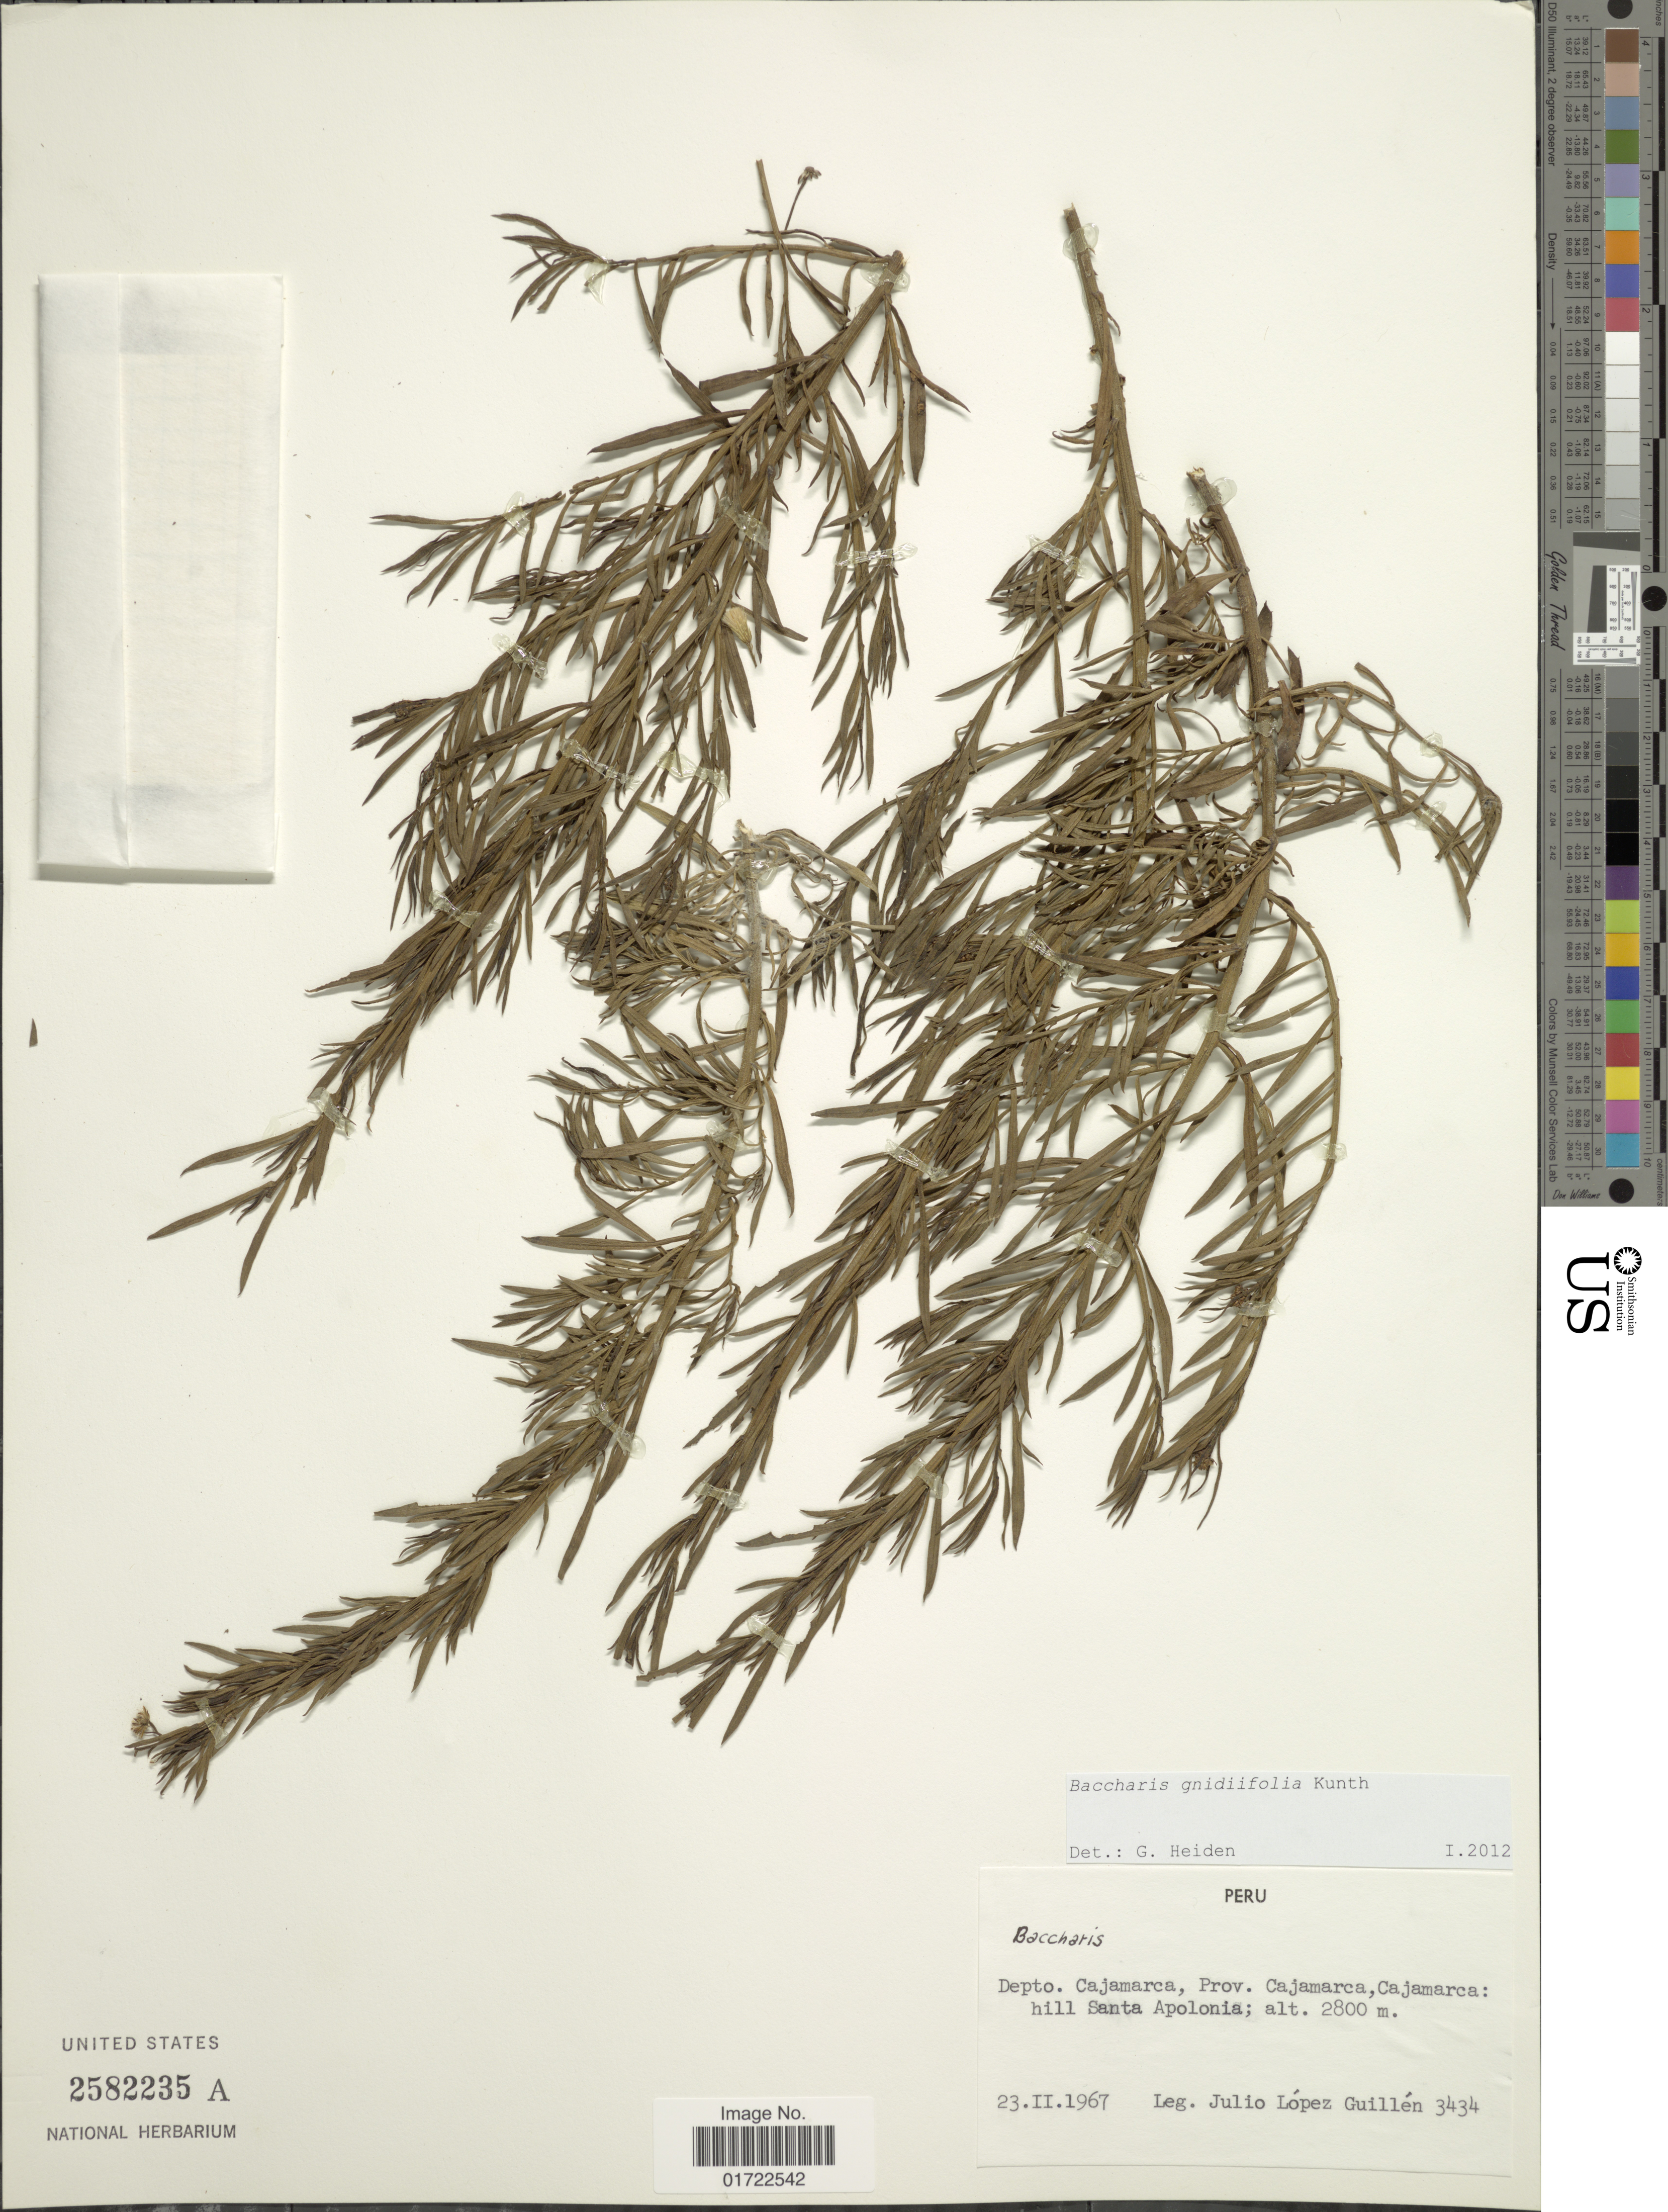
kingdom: Plantae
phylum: Tracheophyta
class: Magnoliopsida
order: Asterales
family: Asteraceae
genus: Baccharis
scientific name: Baccharis gnidiifolia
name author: Kunth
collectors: J. López Guillén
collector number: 3434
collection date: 1967-02-23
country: Peru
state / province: Cajamarca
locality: Prov. Cajamarca, Cajamarca: hill Santa Apolonia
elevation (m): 2800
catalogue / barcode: US 2582235A